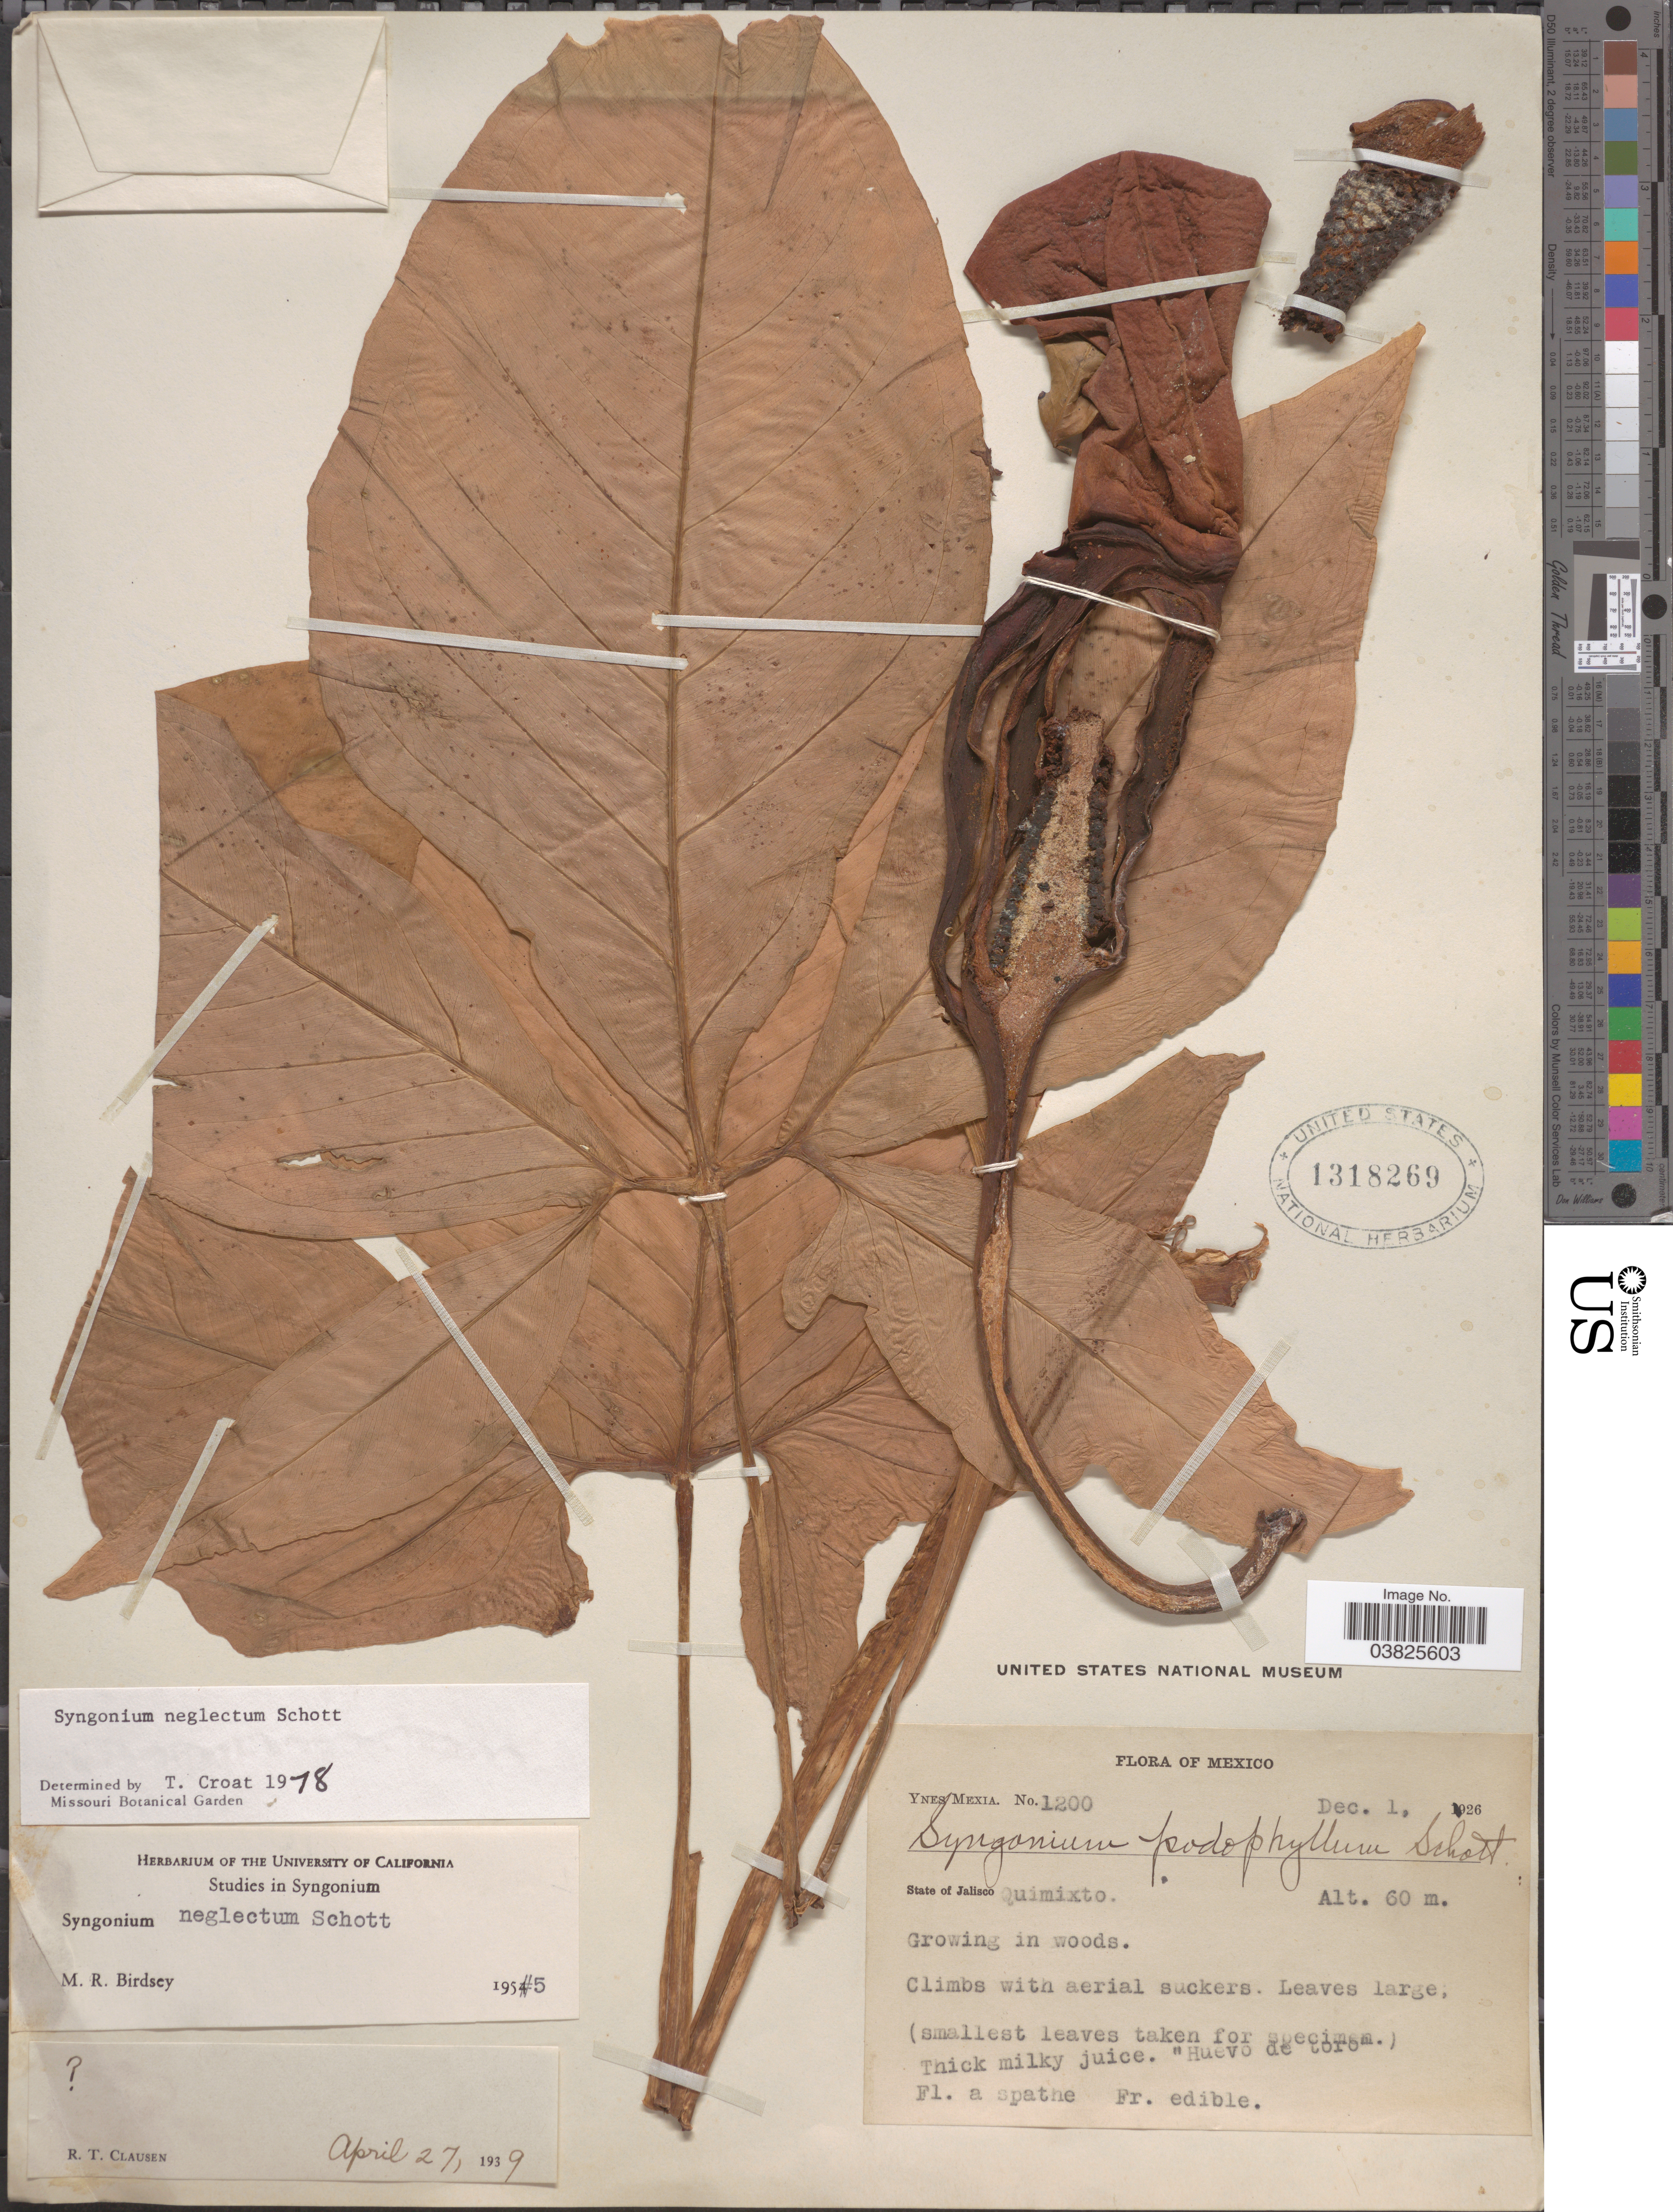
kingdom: Plantae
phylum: Tracheophyta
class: Liliopsida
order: Alismatales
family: Araceae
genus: Syngonium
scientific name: Syngonium neglectum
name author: Schott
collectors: Y. Mexia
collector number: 1200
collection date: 1926-12-01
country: Mexico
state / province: Jalisco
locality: Quimixto.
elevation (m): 60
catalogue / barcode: US 1318269